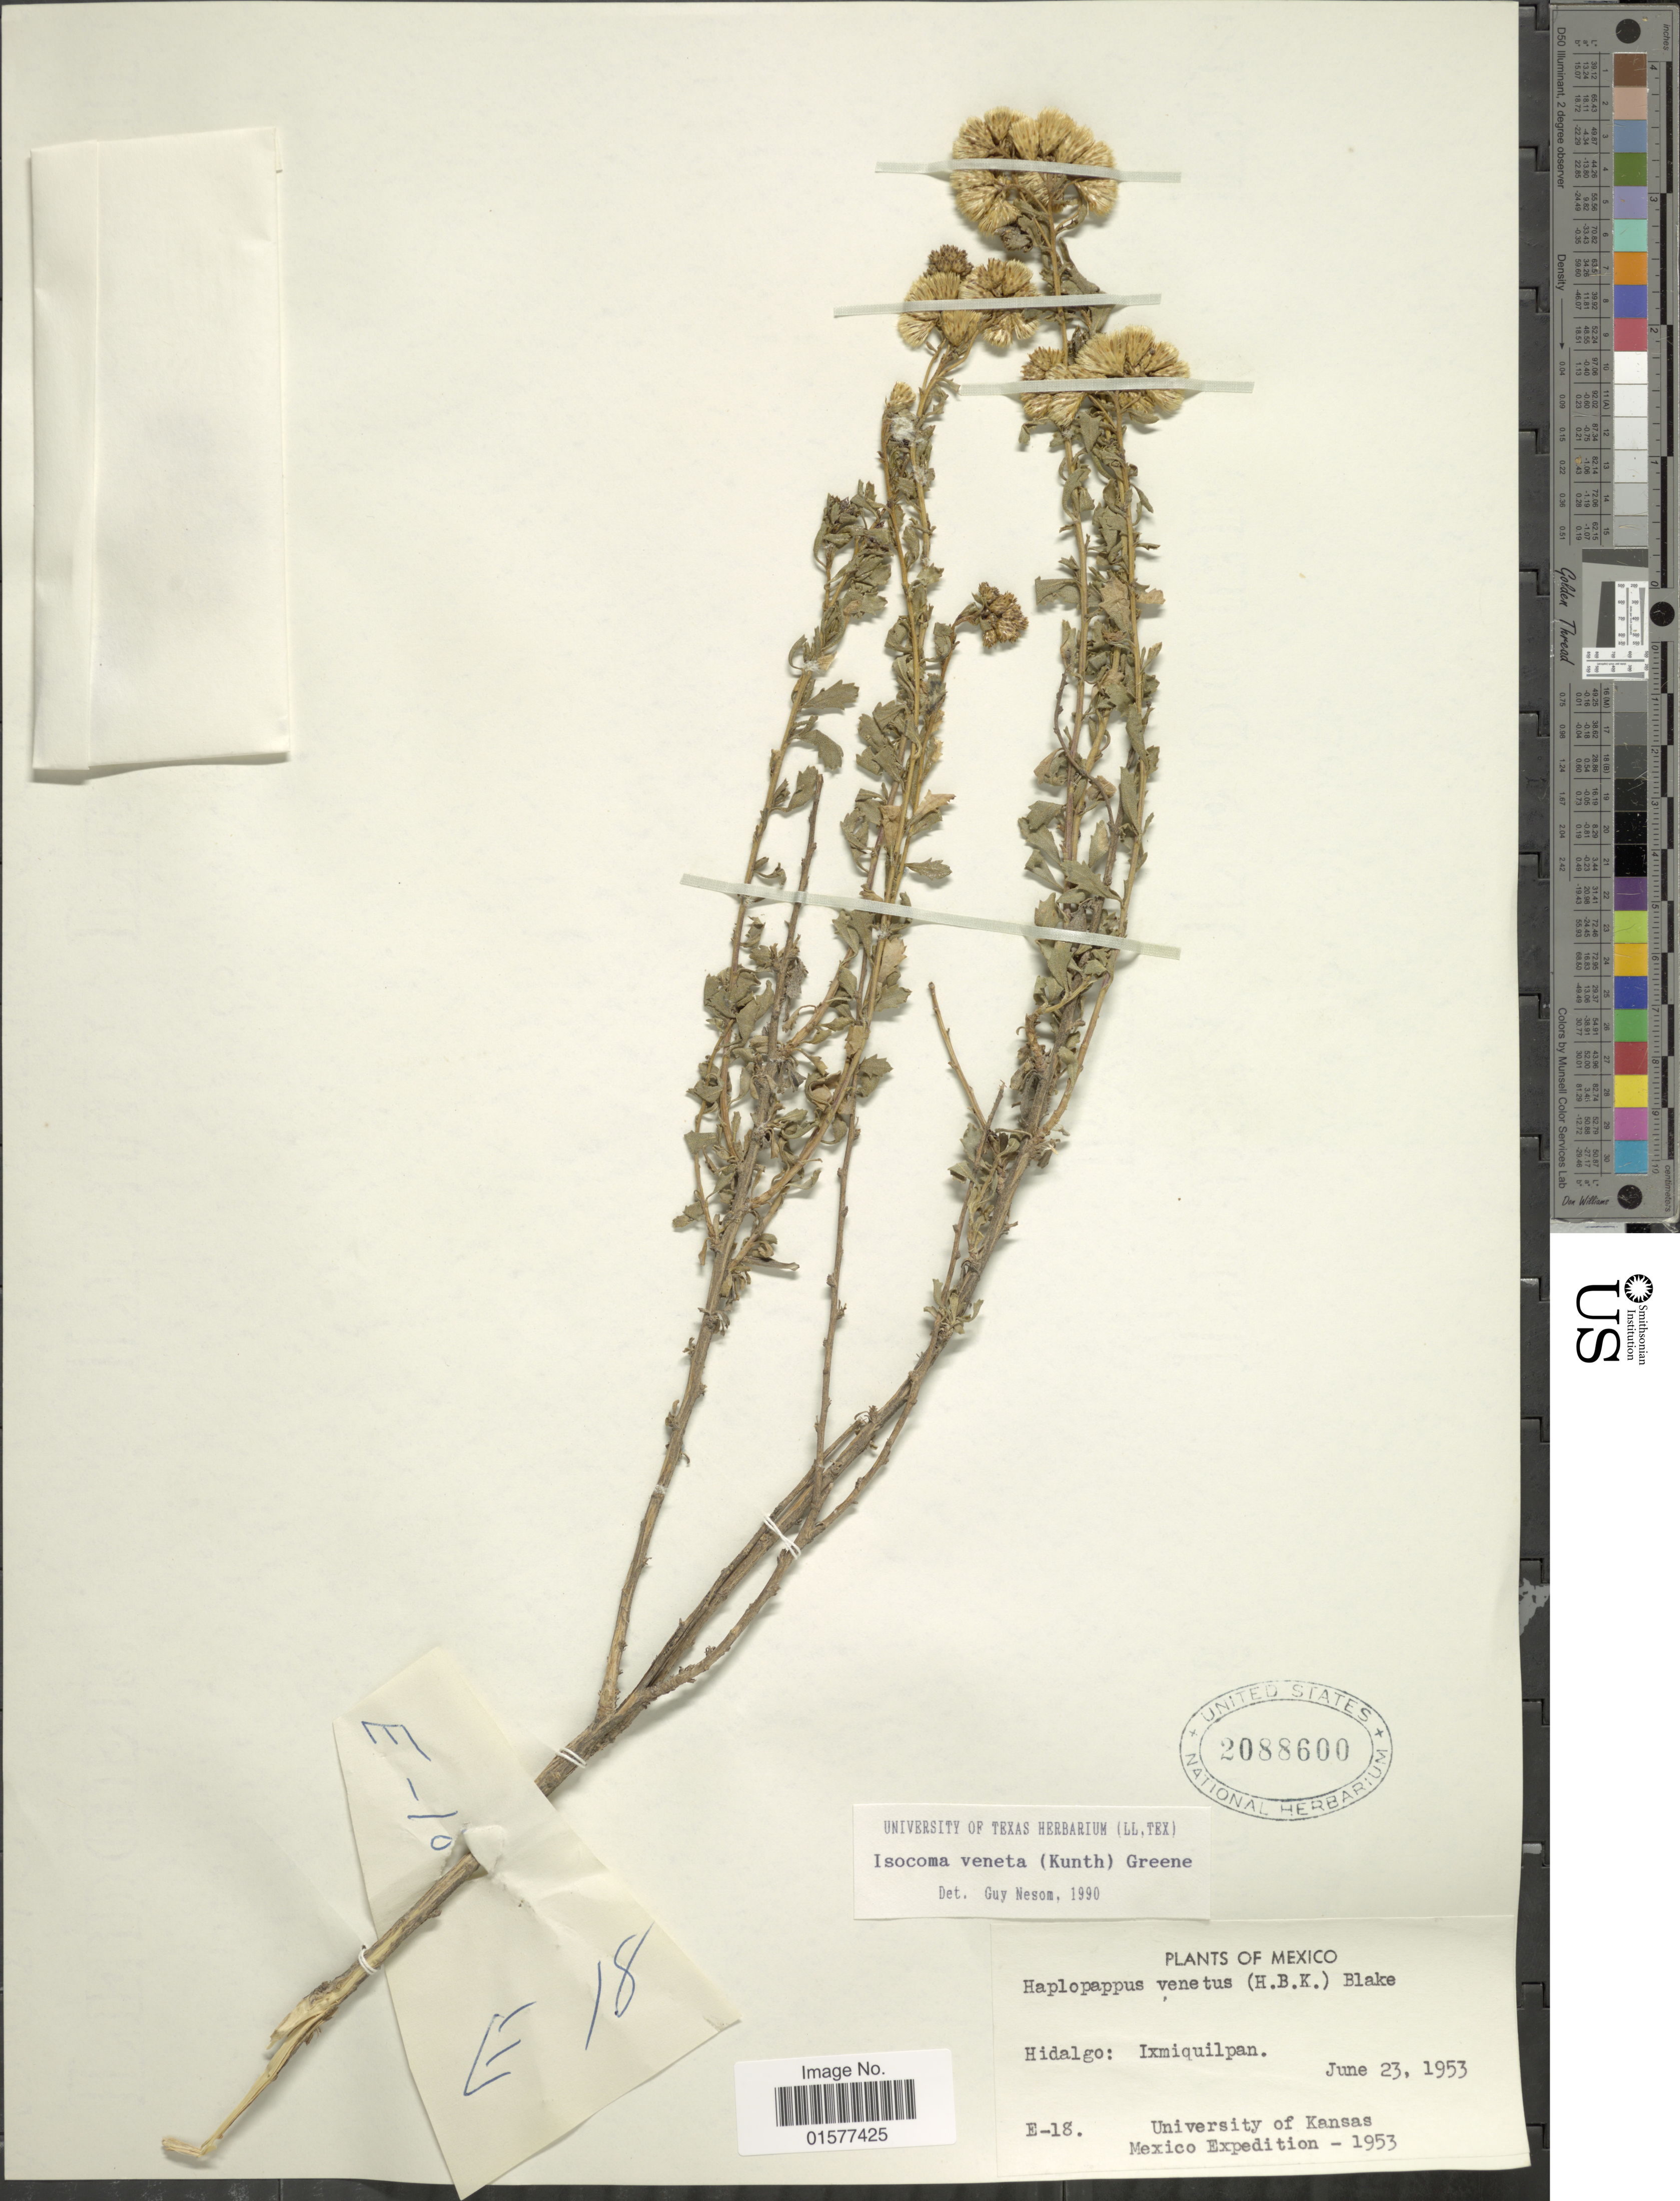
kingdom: Plantae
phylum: Tracheophyta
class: Magnoliopsida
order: Asterales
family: Asteraceae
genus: Isocoma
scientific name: Isocoma veneta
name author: (Kunth) Greene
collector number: E-18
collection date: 1953-06-23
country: Mexico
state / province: Hidalgo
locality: Hidalgo: Ixmiquilpan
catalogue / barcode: US 2088600